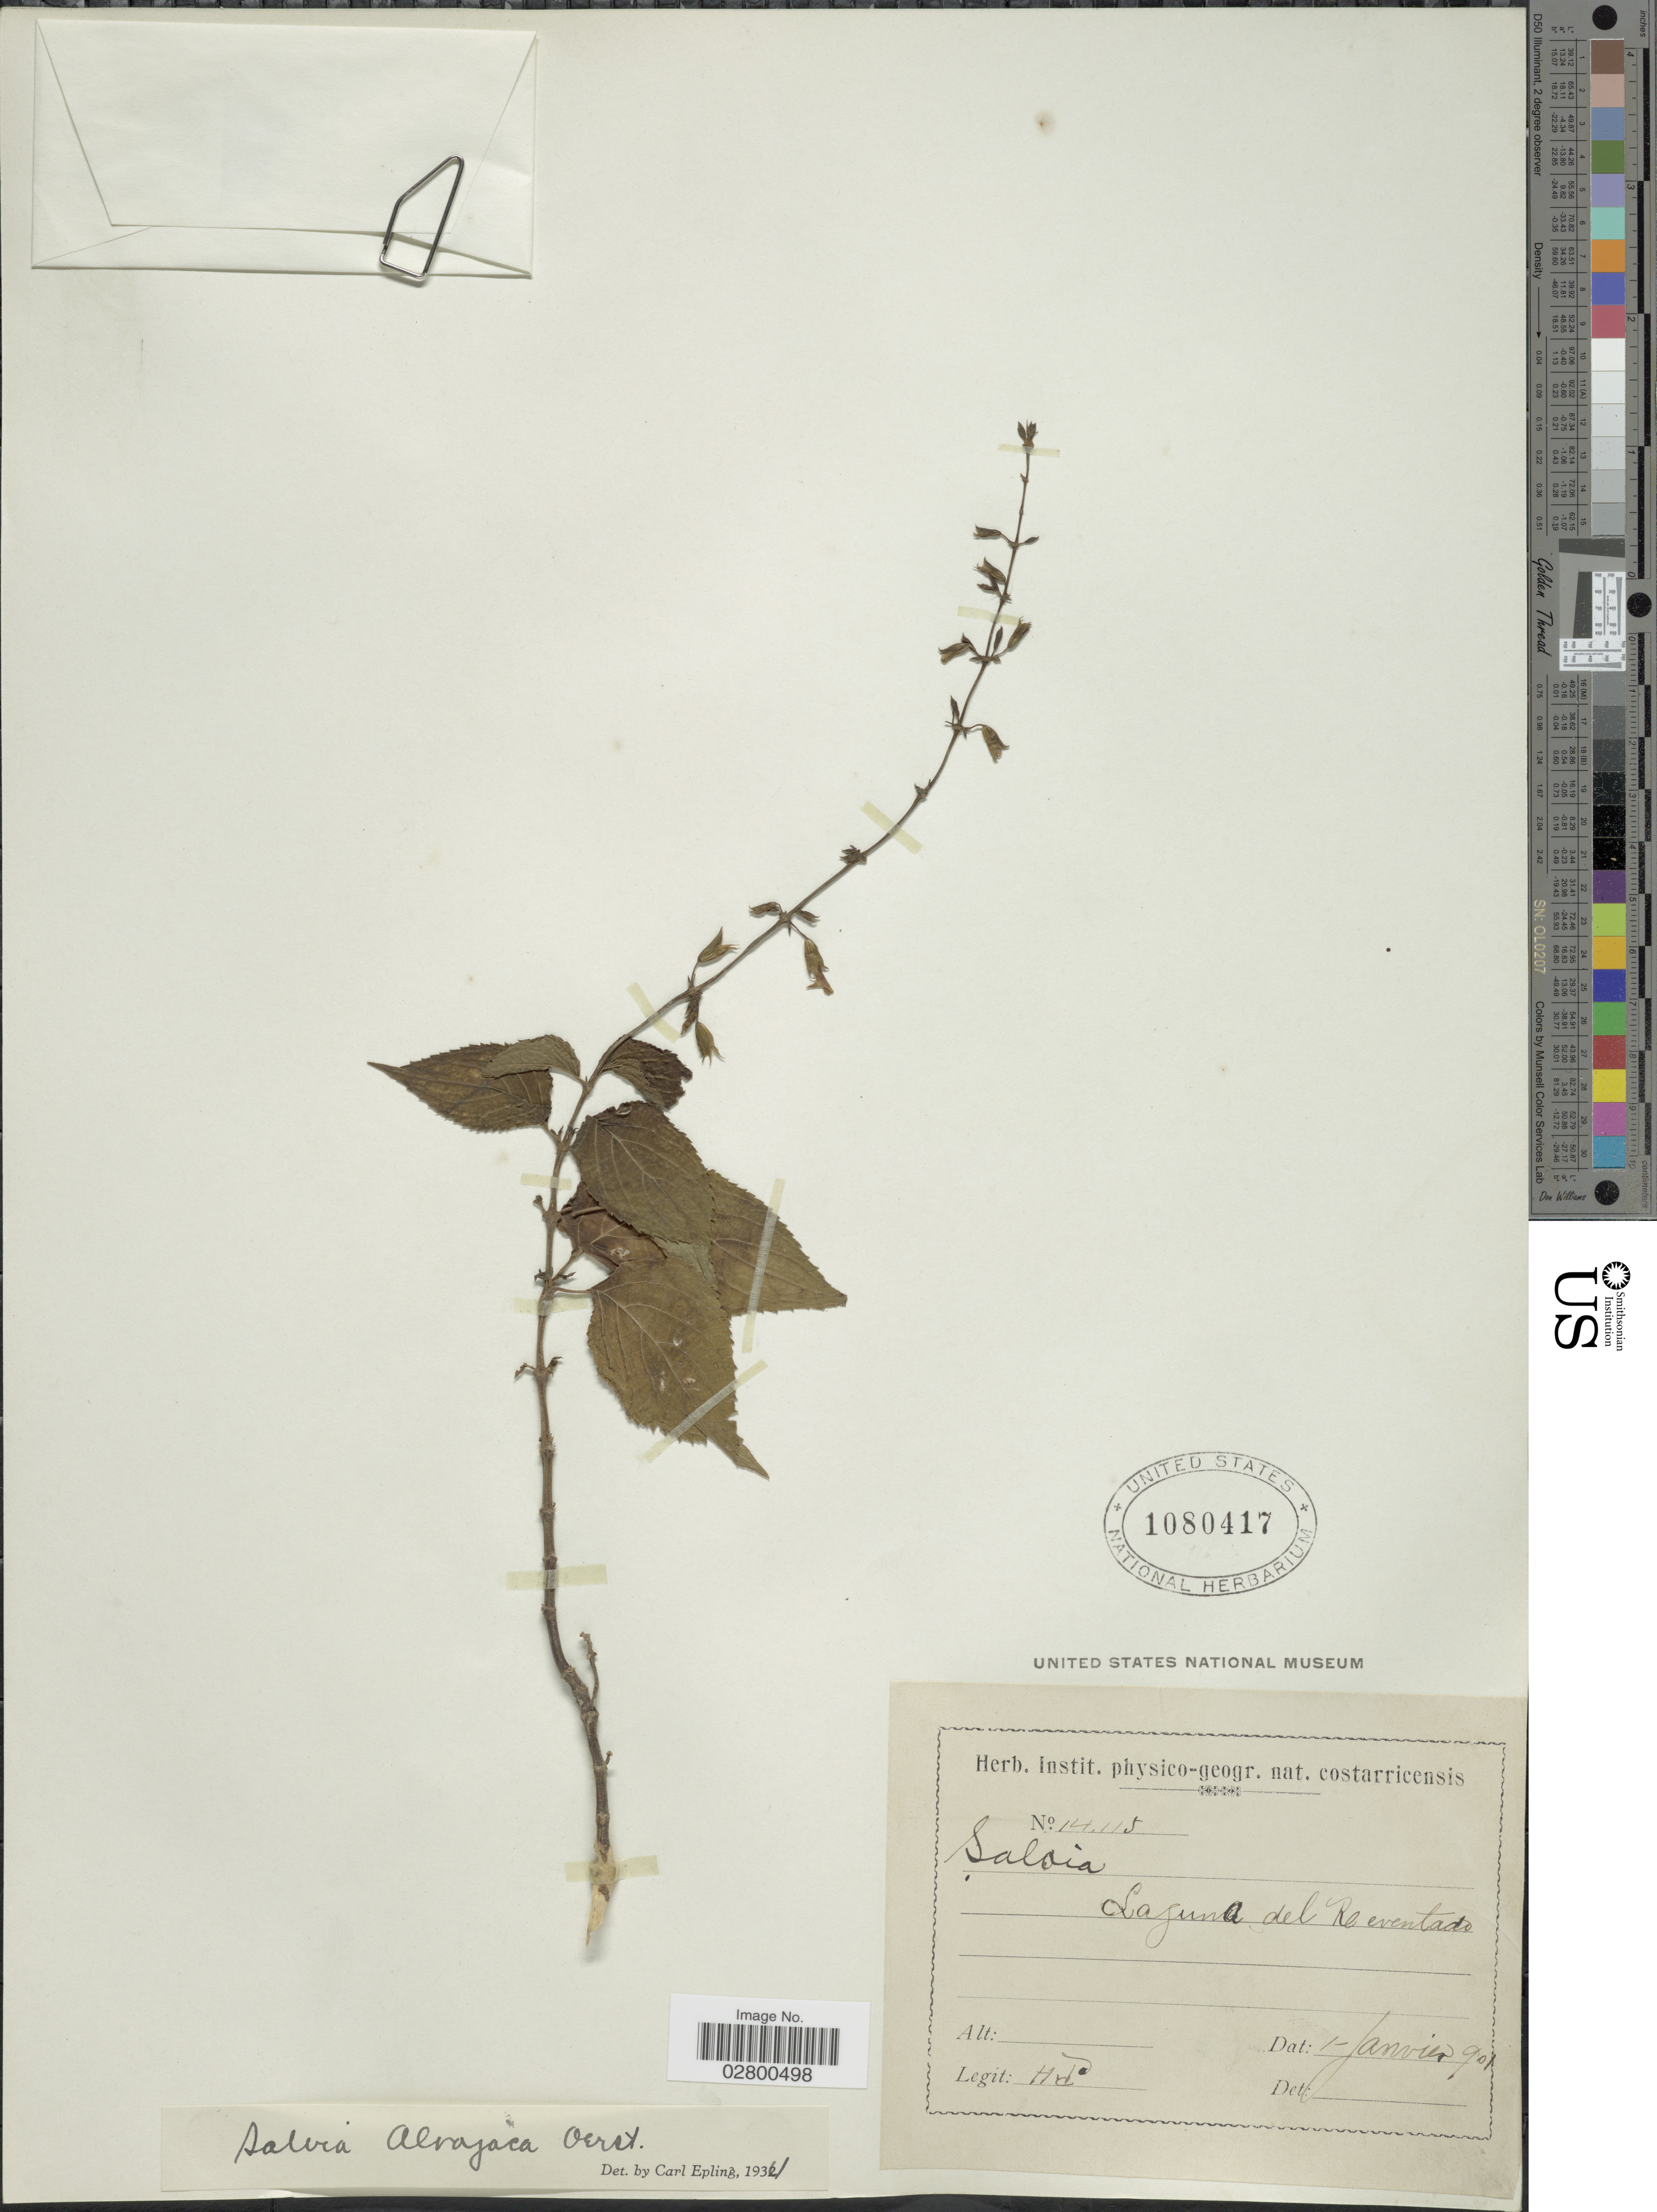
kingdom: Plantae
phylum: Tracheophyta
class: Magnoliopsida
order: Lamiales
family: Lamiaceae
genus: Salvia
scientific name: Salvia alvajaca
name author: Oerst.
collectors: H. P.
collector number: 14115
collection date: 1901-01-01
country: Costa Rica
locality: Laguna del Reventado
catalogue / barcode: US 1080417